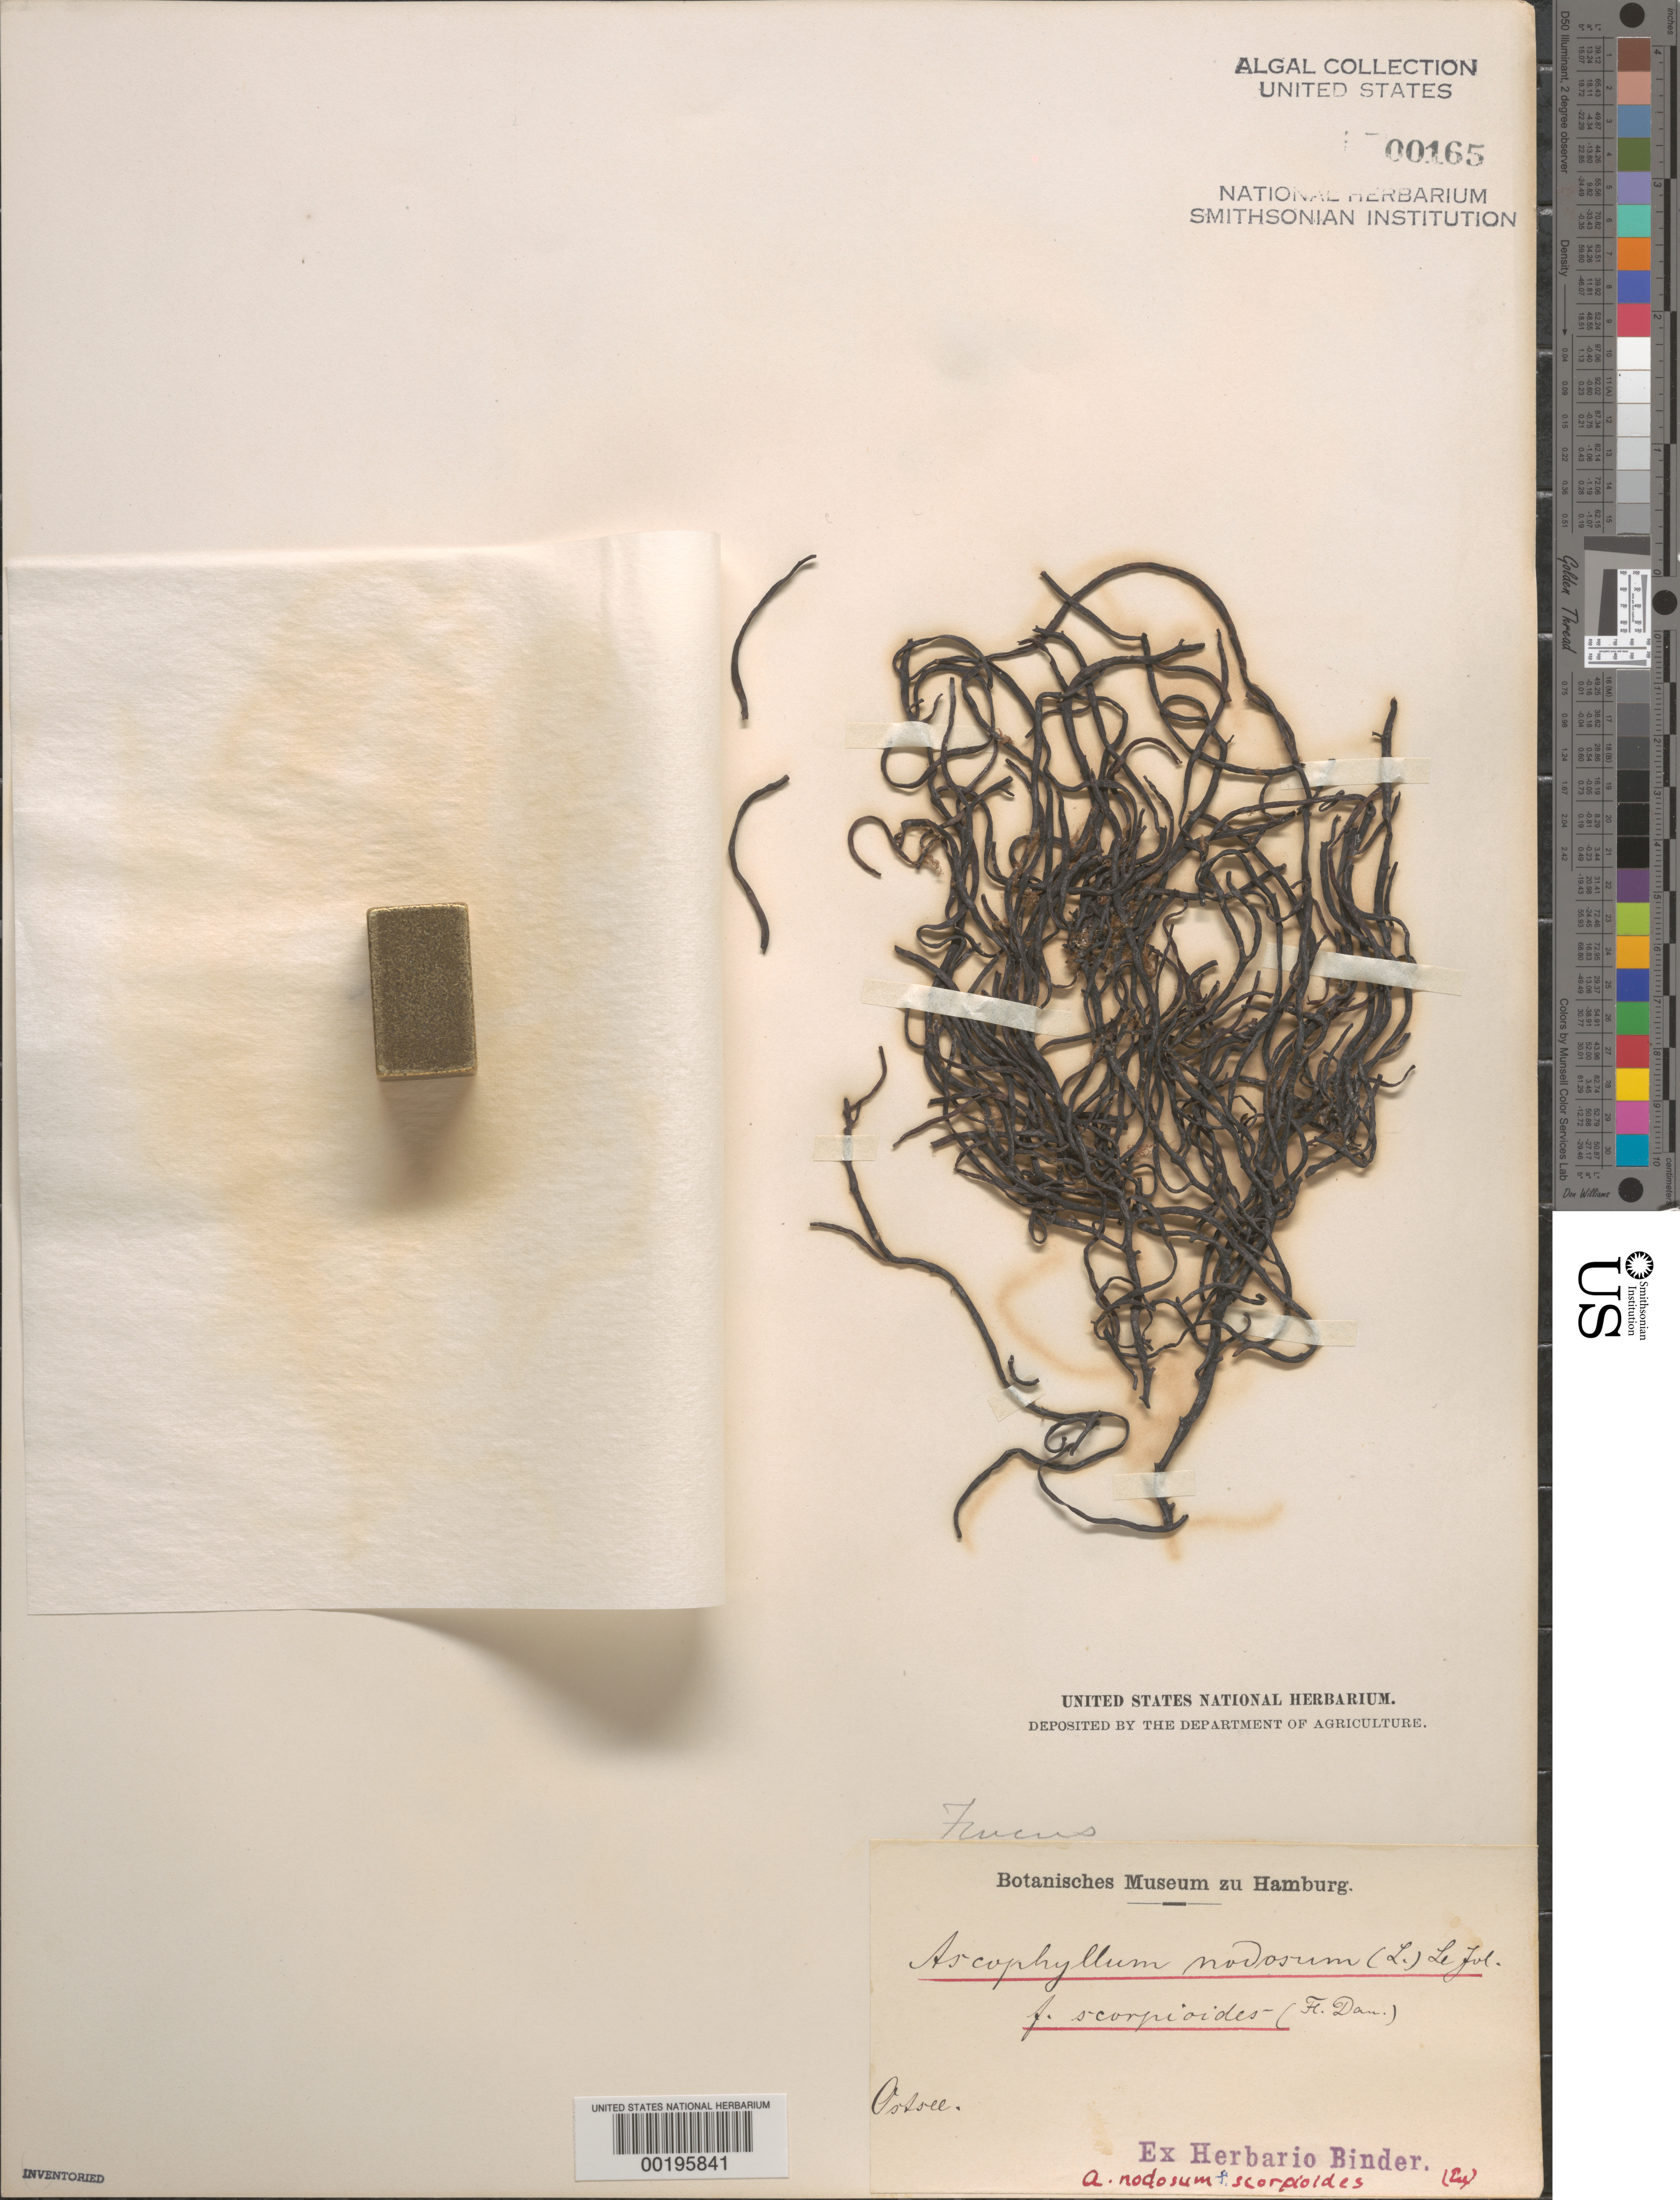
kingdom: Chromista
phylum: Ochrophyta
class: Phaeophyceae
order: Fucales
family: Fucaceae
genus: Ascophyllum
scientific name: Ascophyllum nodosum f. scorpioides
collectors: F. Binder (herbarium)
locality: Baltic Sea (Ostsee)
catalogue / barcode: US 165